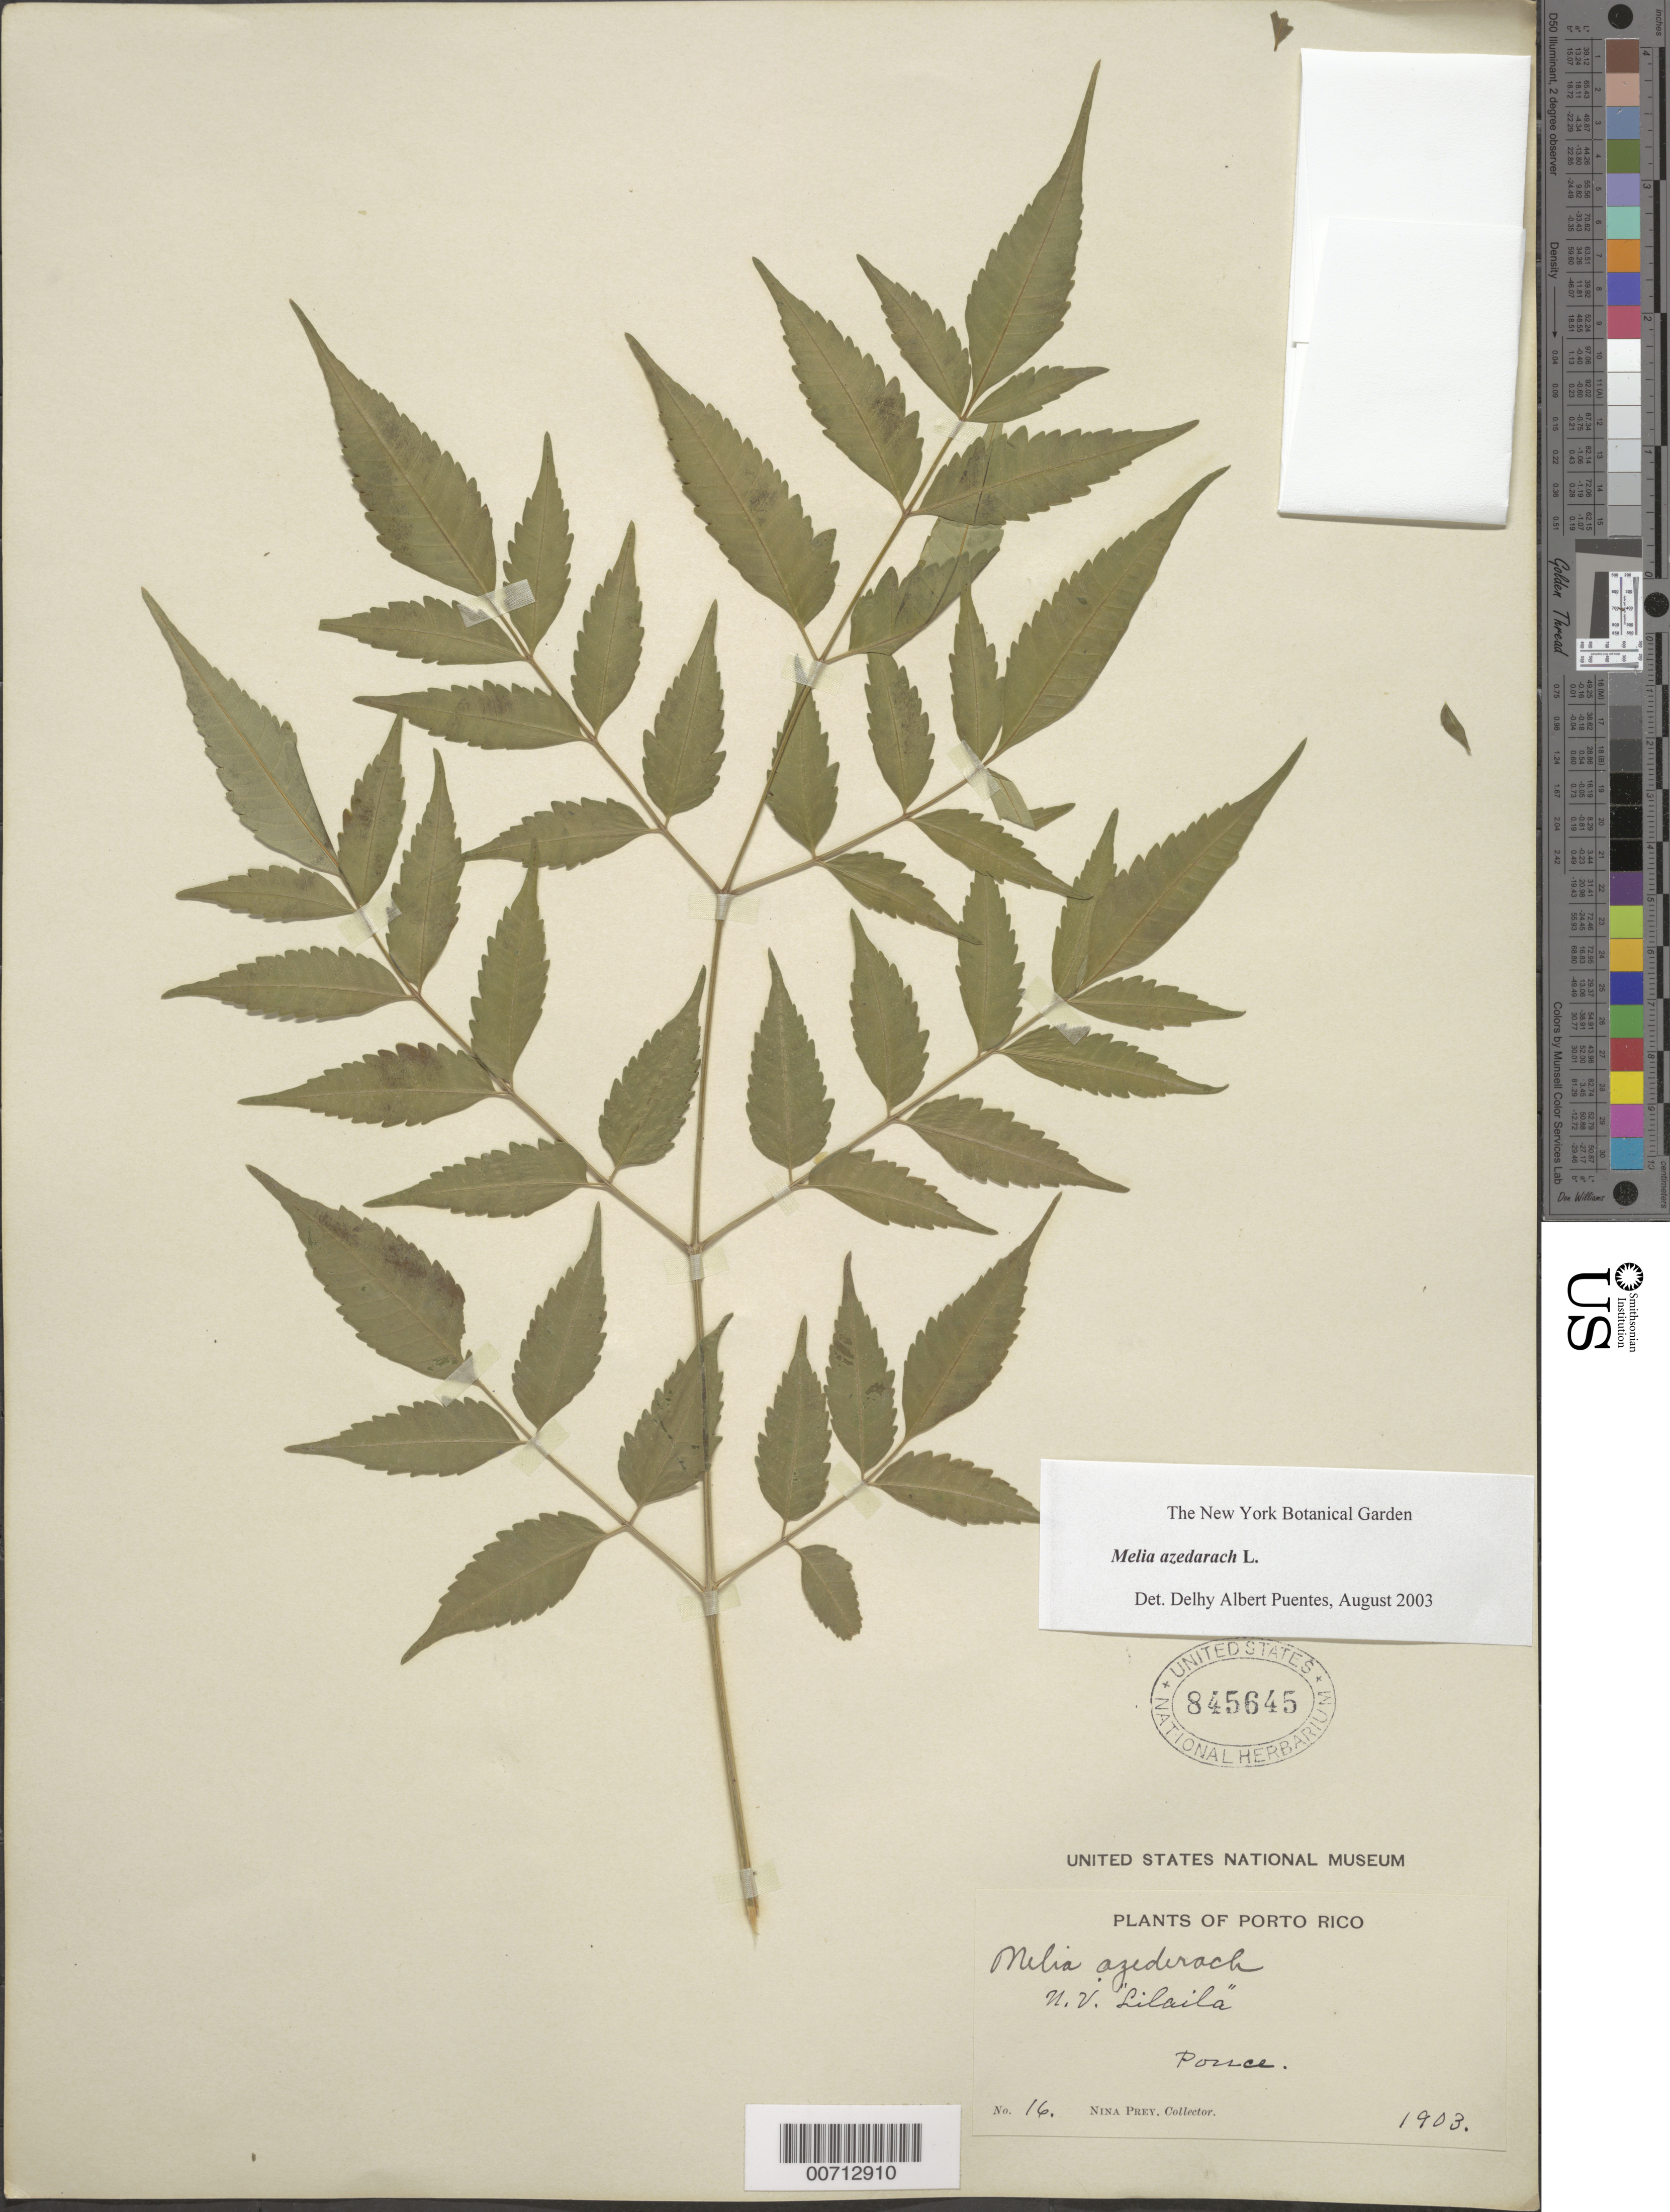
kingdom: Plantae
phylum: Tracheophyta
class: Magnoliopsida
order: Sapindales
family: Meliaceae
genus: Melia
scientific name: Melia azedarach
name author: L.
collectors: N. Prey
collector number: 16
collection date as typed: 1903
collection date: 1903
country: Puerto Rico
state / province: Ponce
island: Greater Antilles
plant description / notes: Common name: Lilaila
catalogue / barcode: US 845645